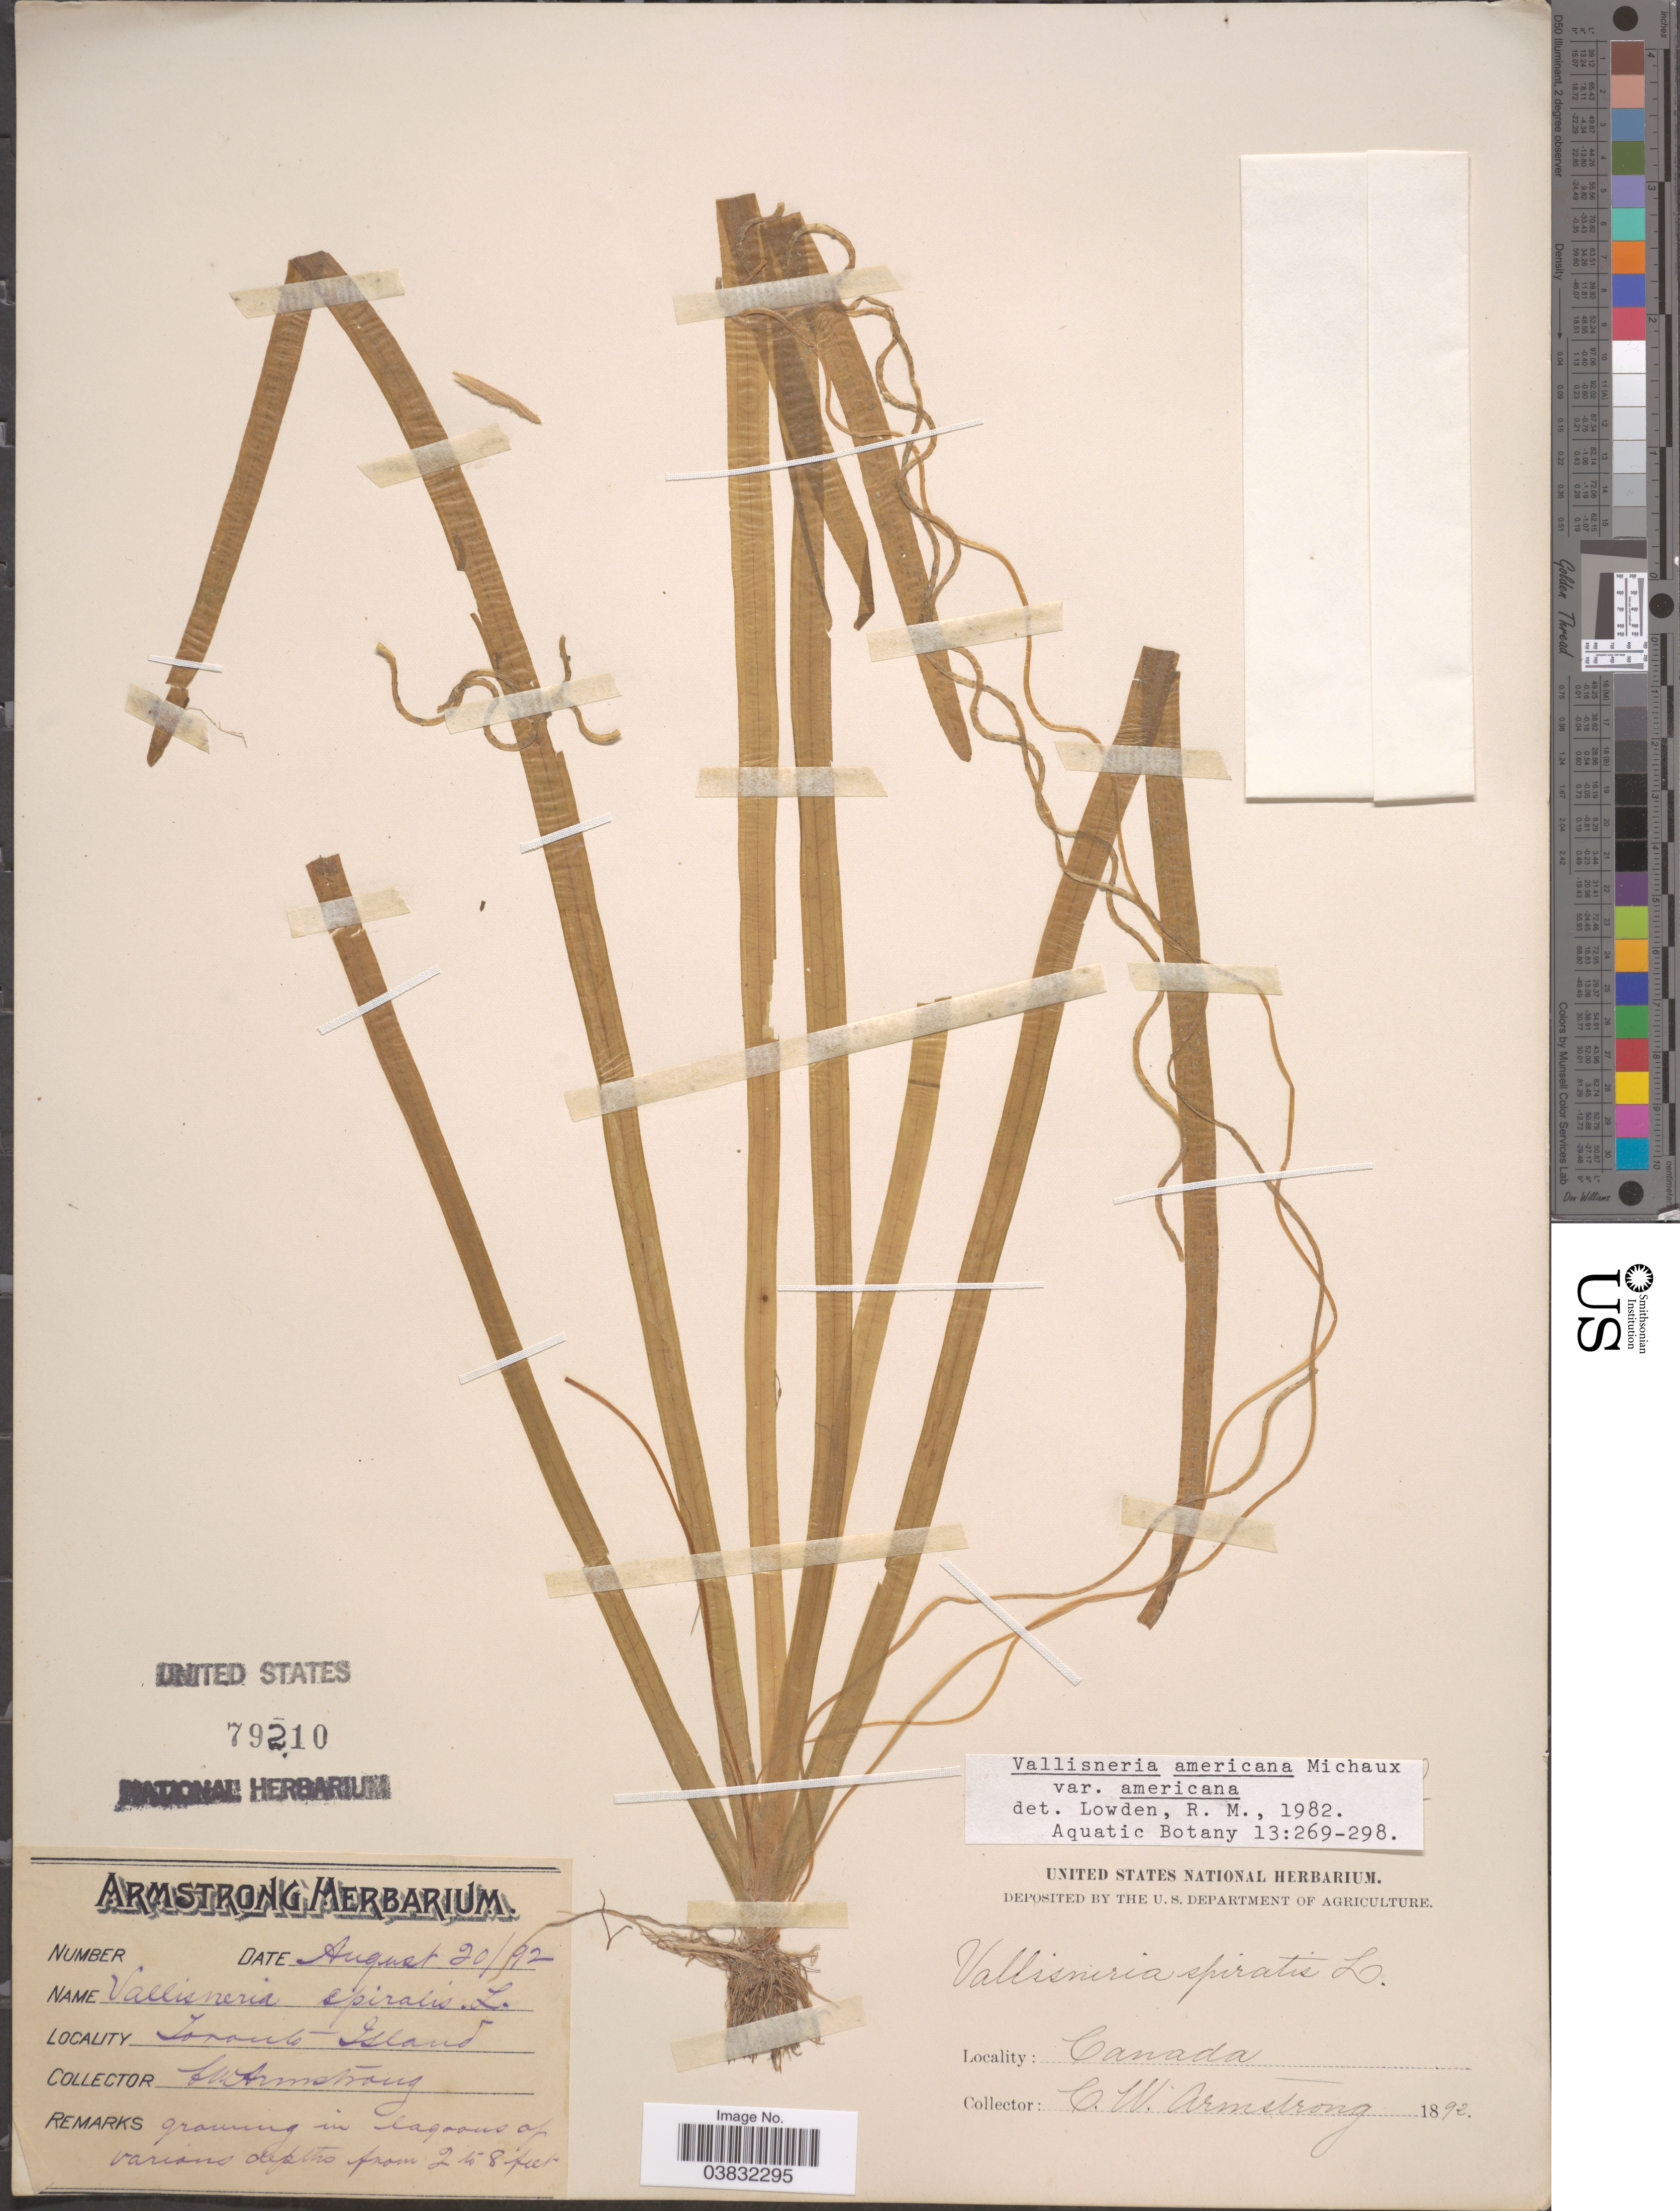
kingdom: Plantae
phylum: Tracheophyta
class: Liliopsida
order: Alismatales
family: Hydrocharitaceae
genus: Vallisneria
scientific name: Vallisneria americana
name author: Michx.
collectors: C. W. Armstrong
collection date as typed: Transcribed d/m/y: 20/8/92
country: Canada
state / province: Ontario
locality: Toronto Island.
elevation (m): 1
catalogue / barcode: US 79210